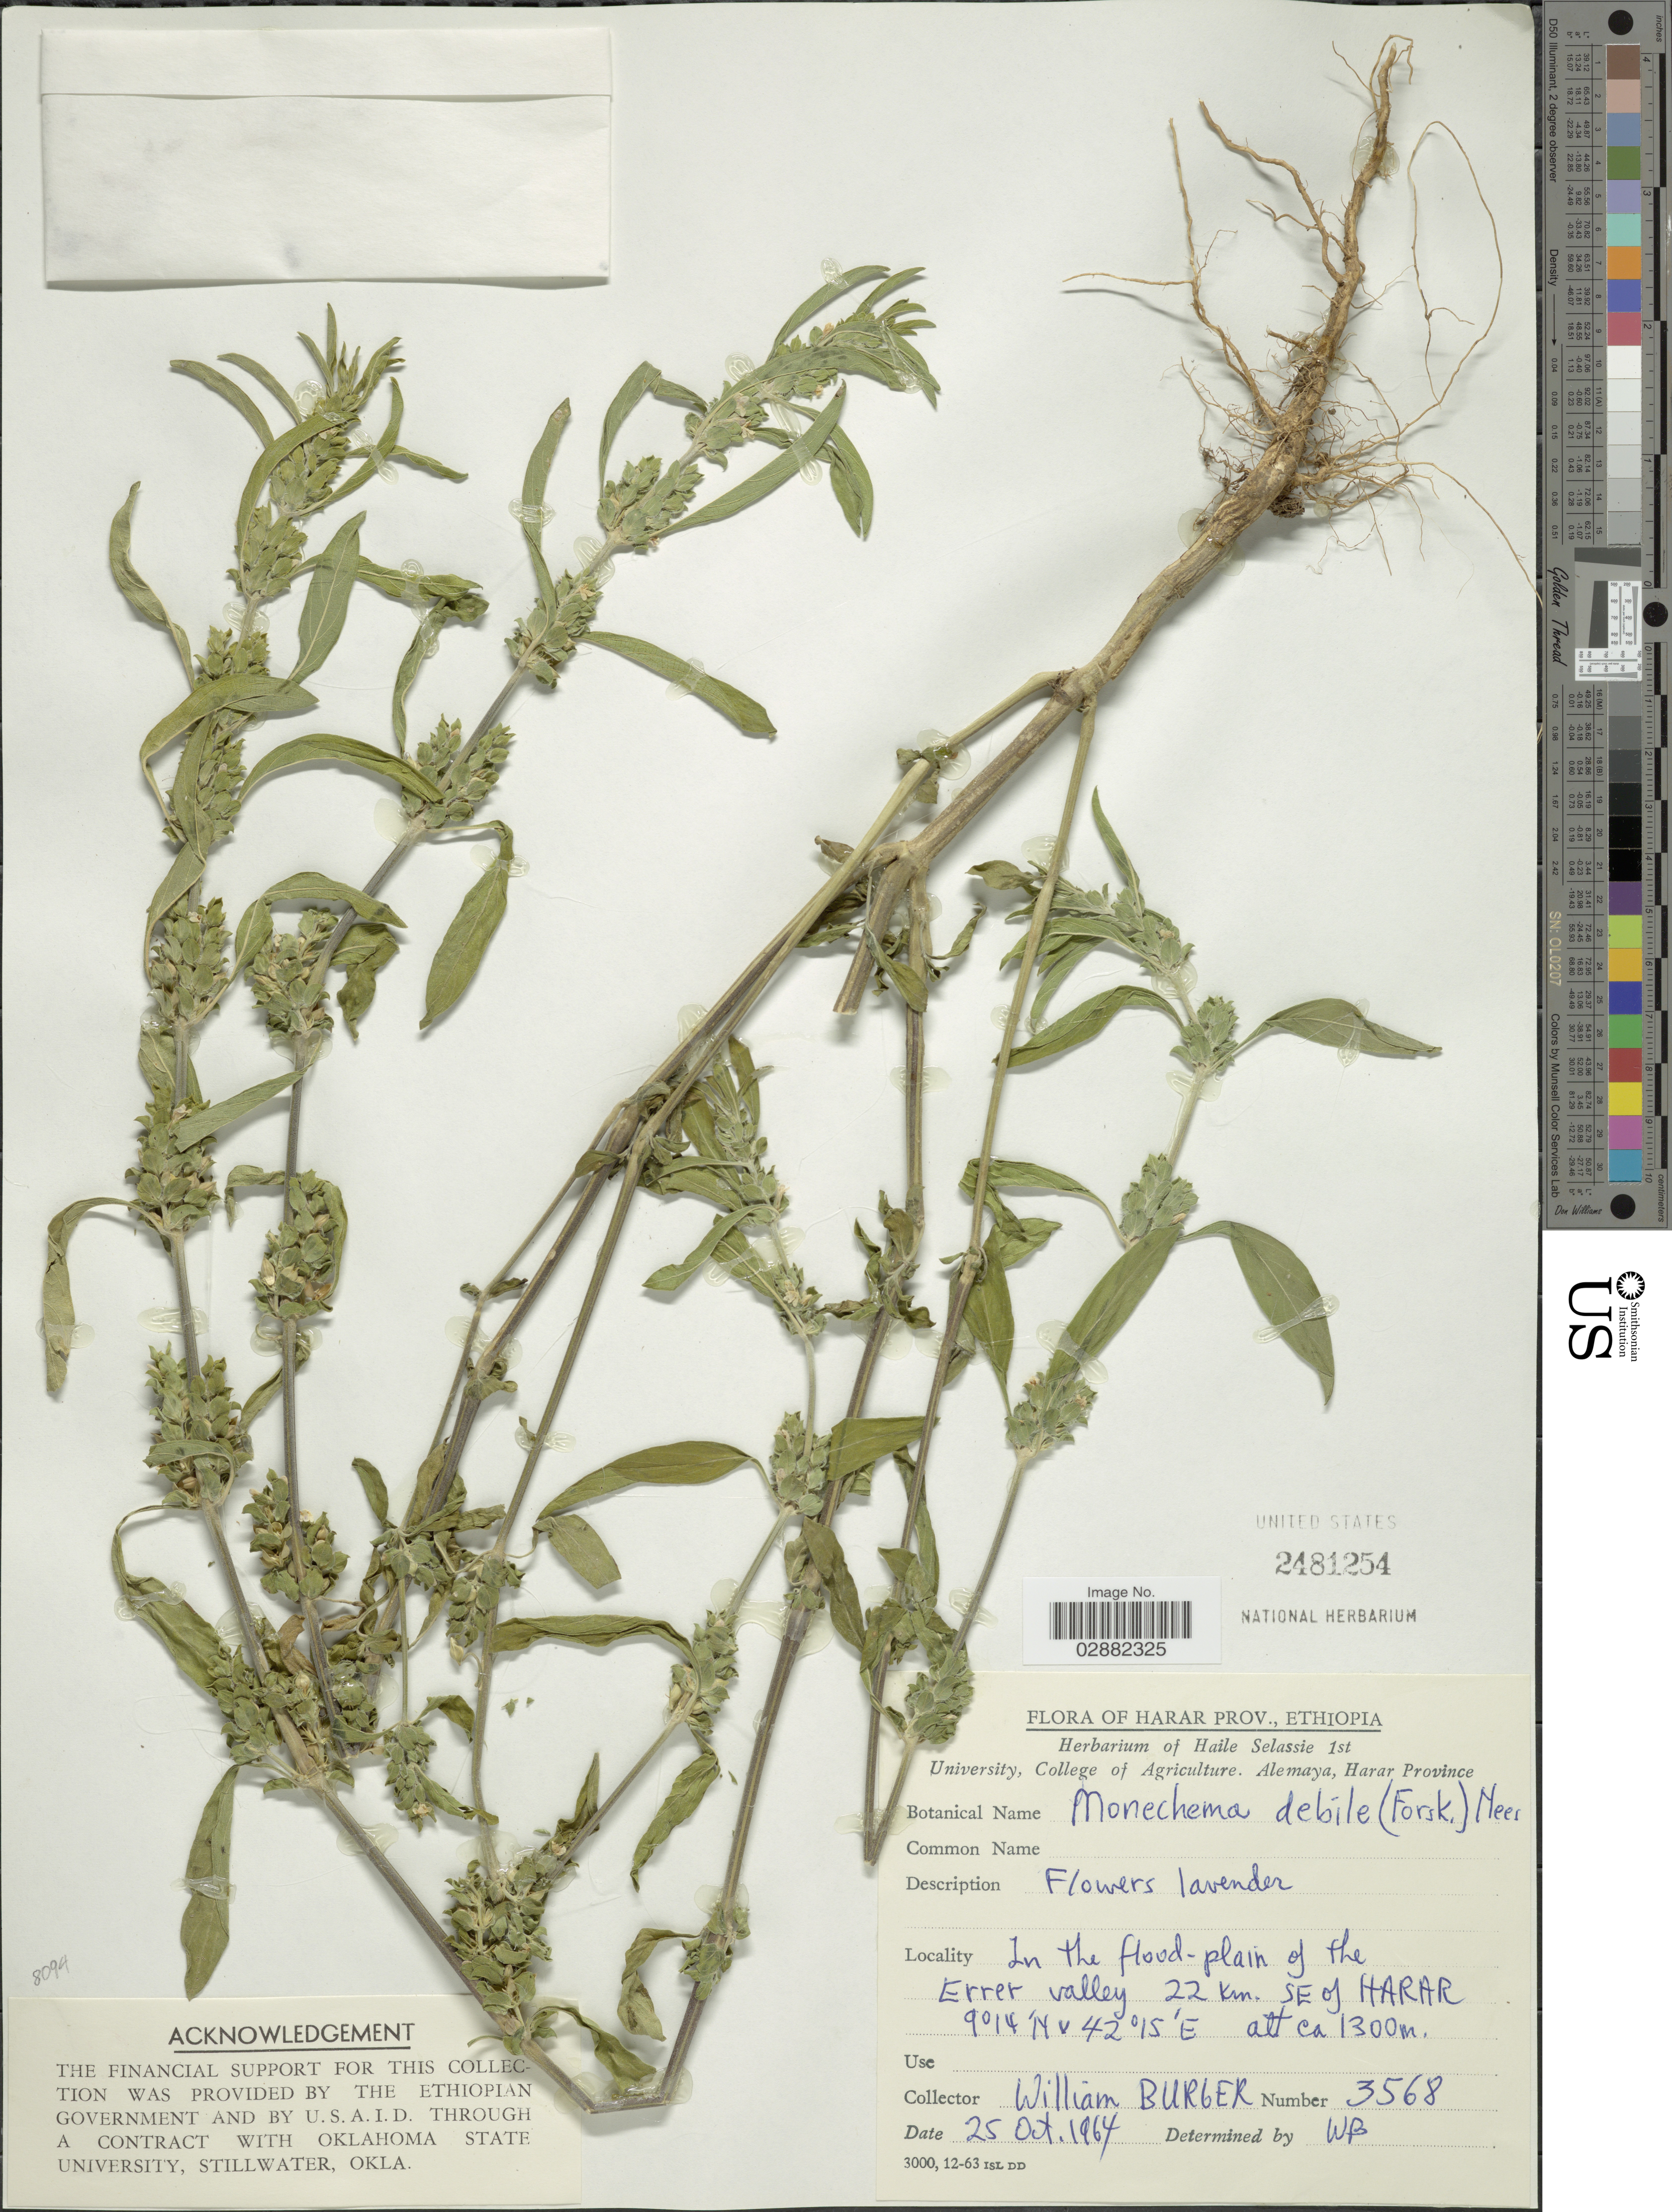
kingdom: Plantae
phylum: Tracheophyta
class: Magnoliopsida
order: Lamiales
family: Acanthaceae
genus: Justicia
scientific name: Justicia debilis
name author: (Forssk.) Vahl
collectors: W. Burger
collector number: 3568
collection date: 1964-10-25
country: Ethiopia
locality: Harar Prov., Ethiopia. In the flood-plain of the Errer valley 22 km. SE of Harar.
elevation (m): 1300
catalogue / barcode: US 2481254